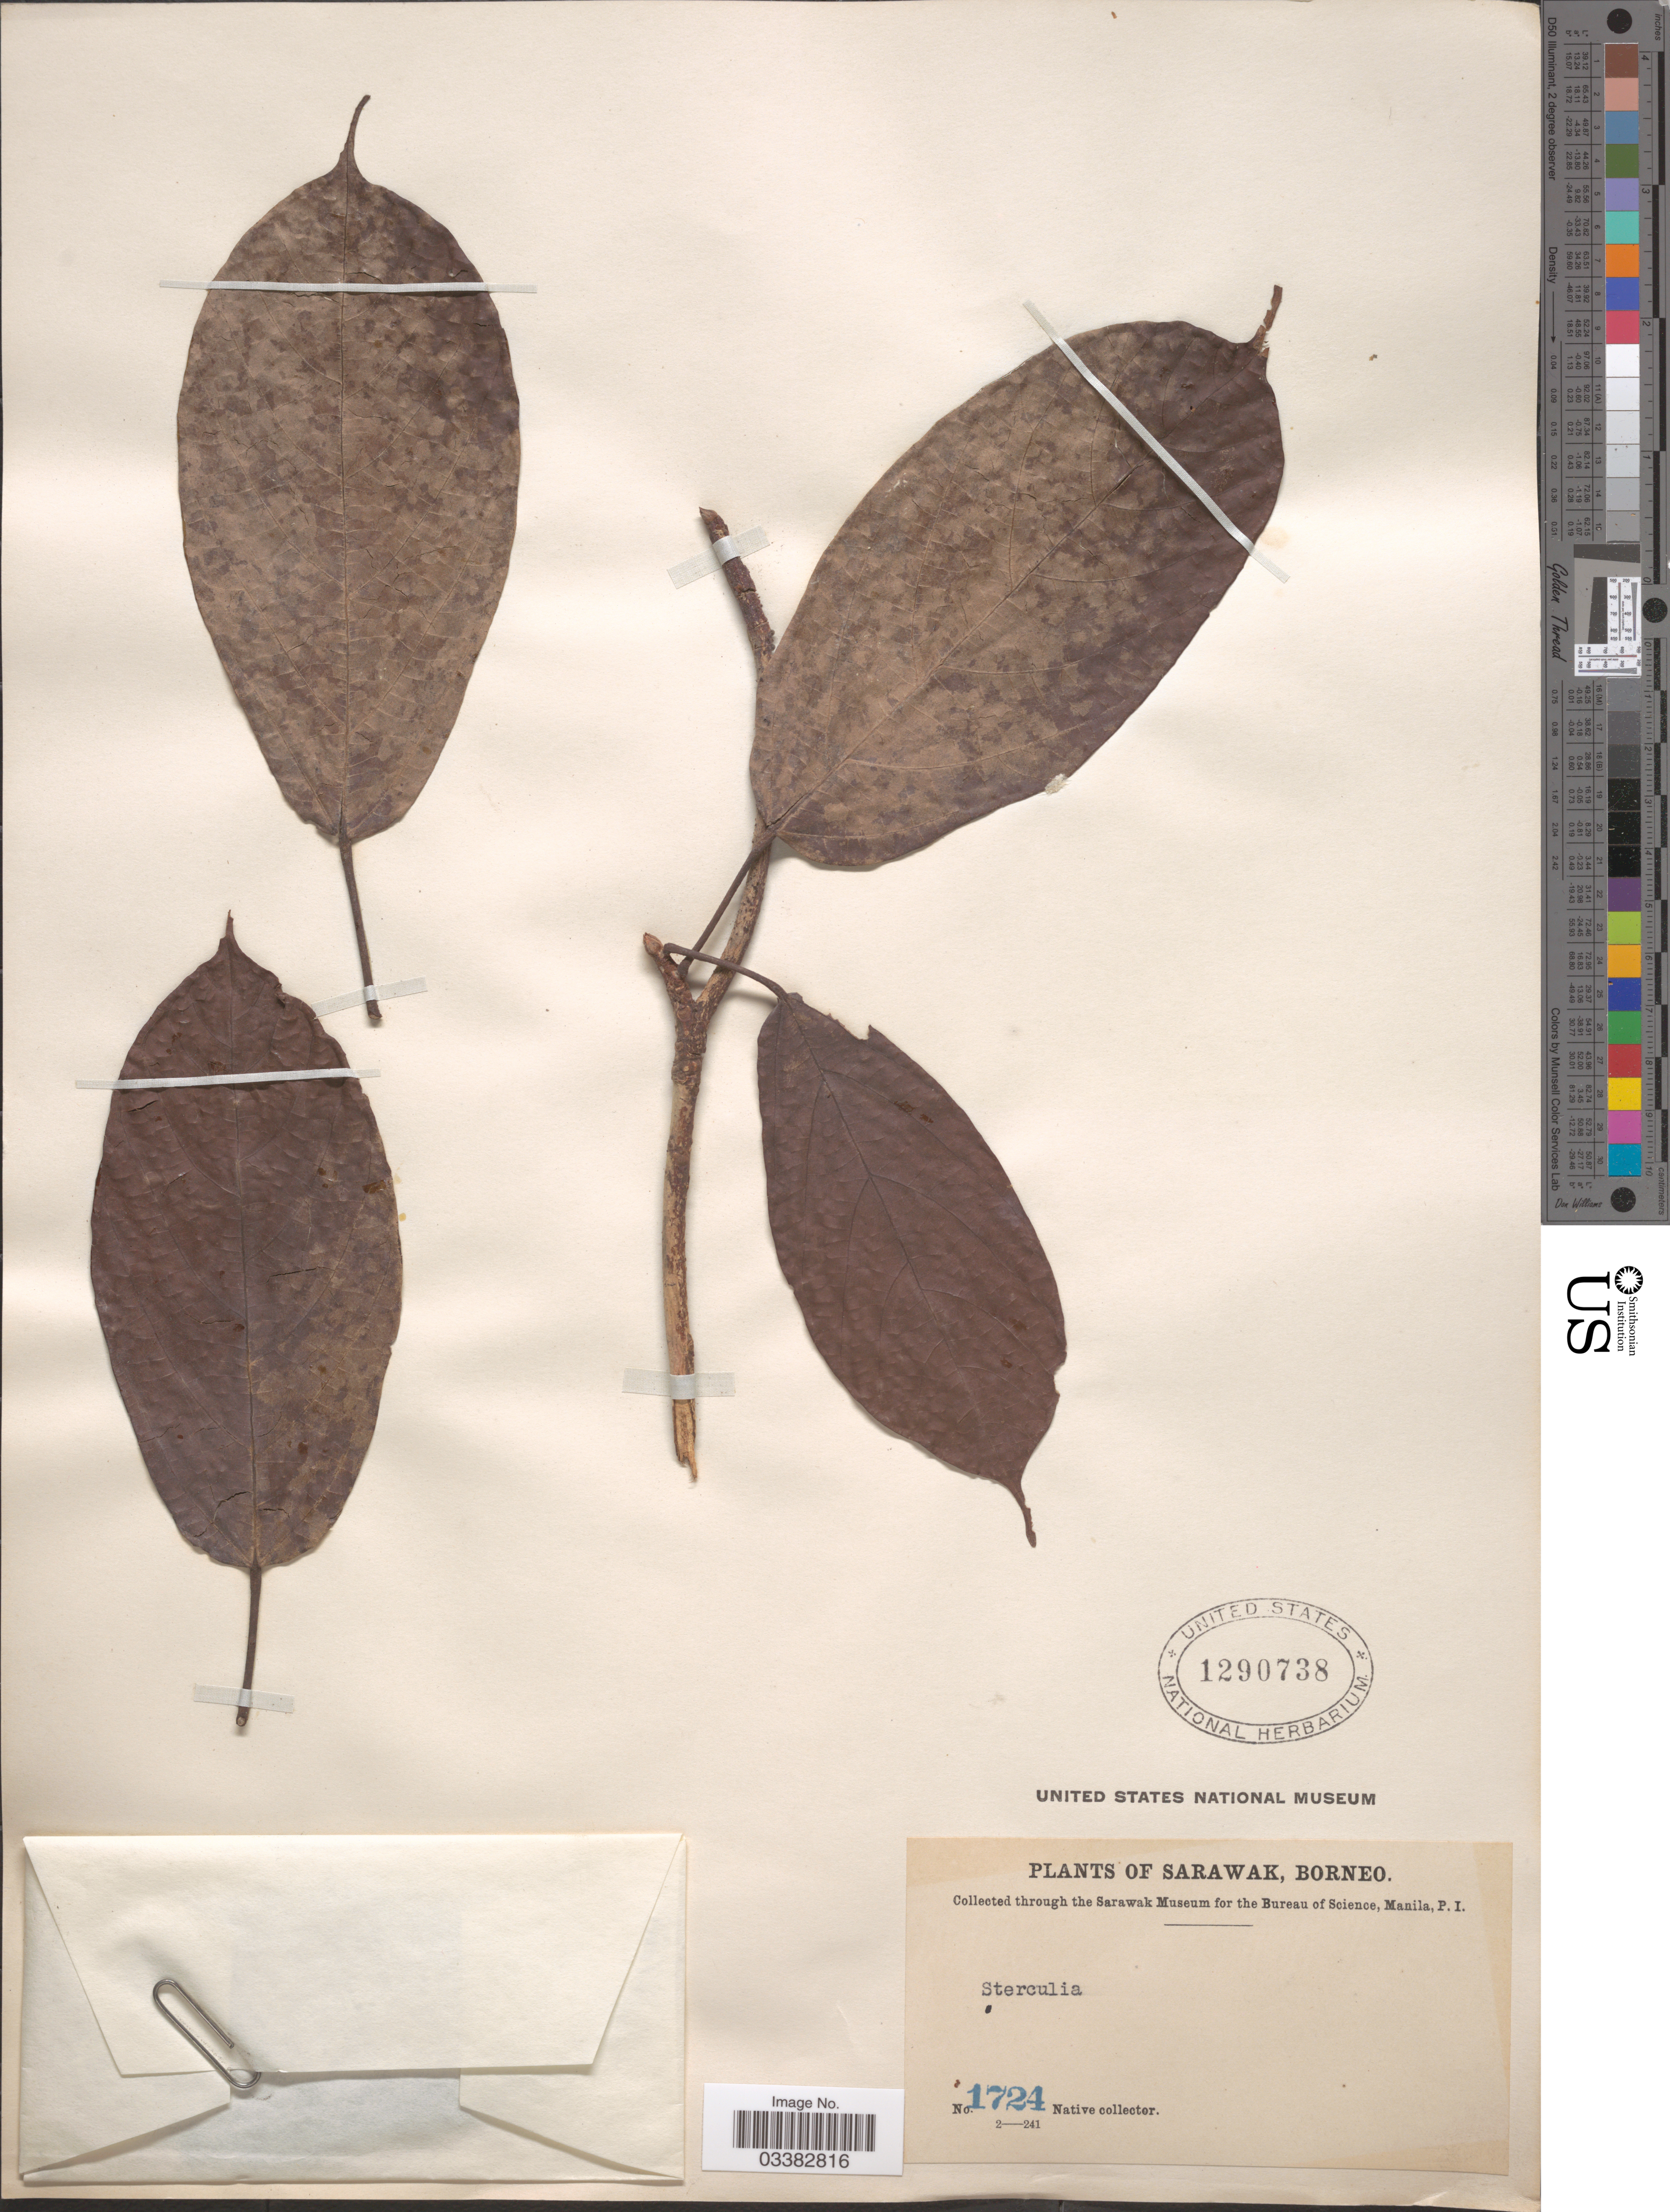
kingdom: Plantae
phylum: Tracheophyta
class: Magnoliopsida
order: Malvales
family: Malvaceae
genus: Sterculia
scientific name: Sterculia sp.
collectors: Native collector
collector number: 1724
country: Malaysia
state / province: Sarawak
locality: Borneo.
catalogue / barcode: US 1290738